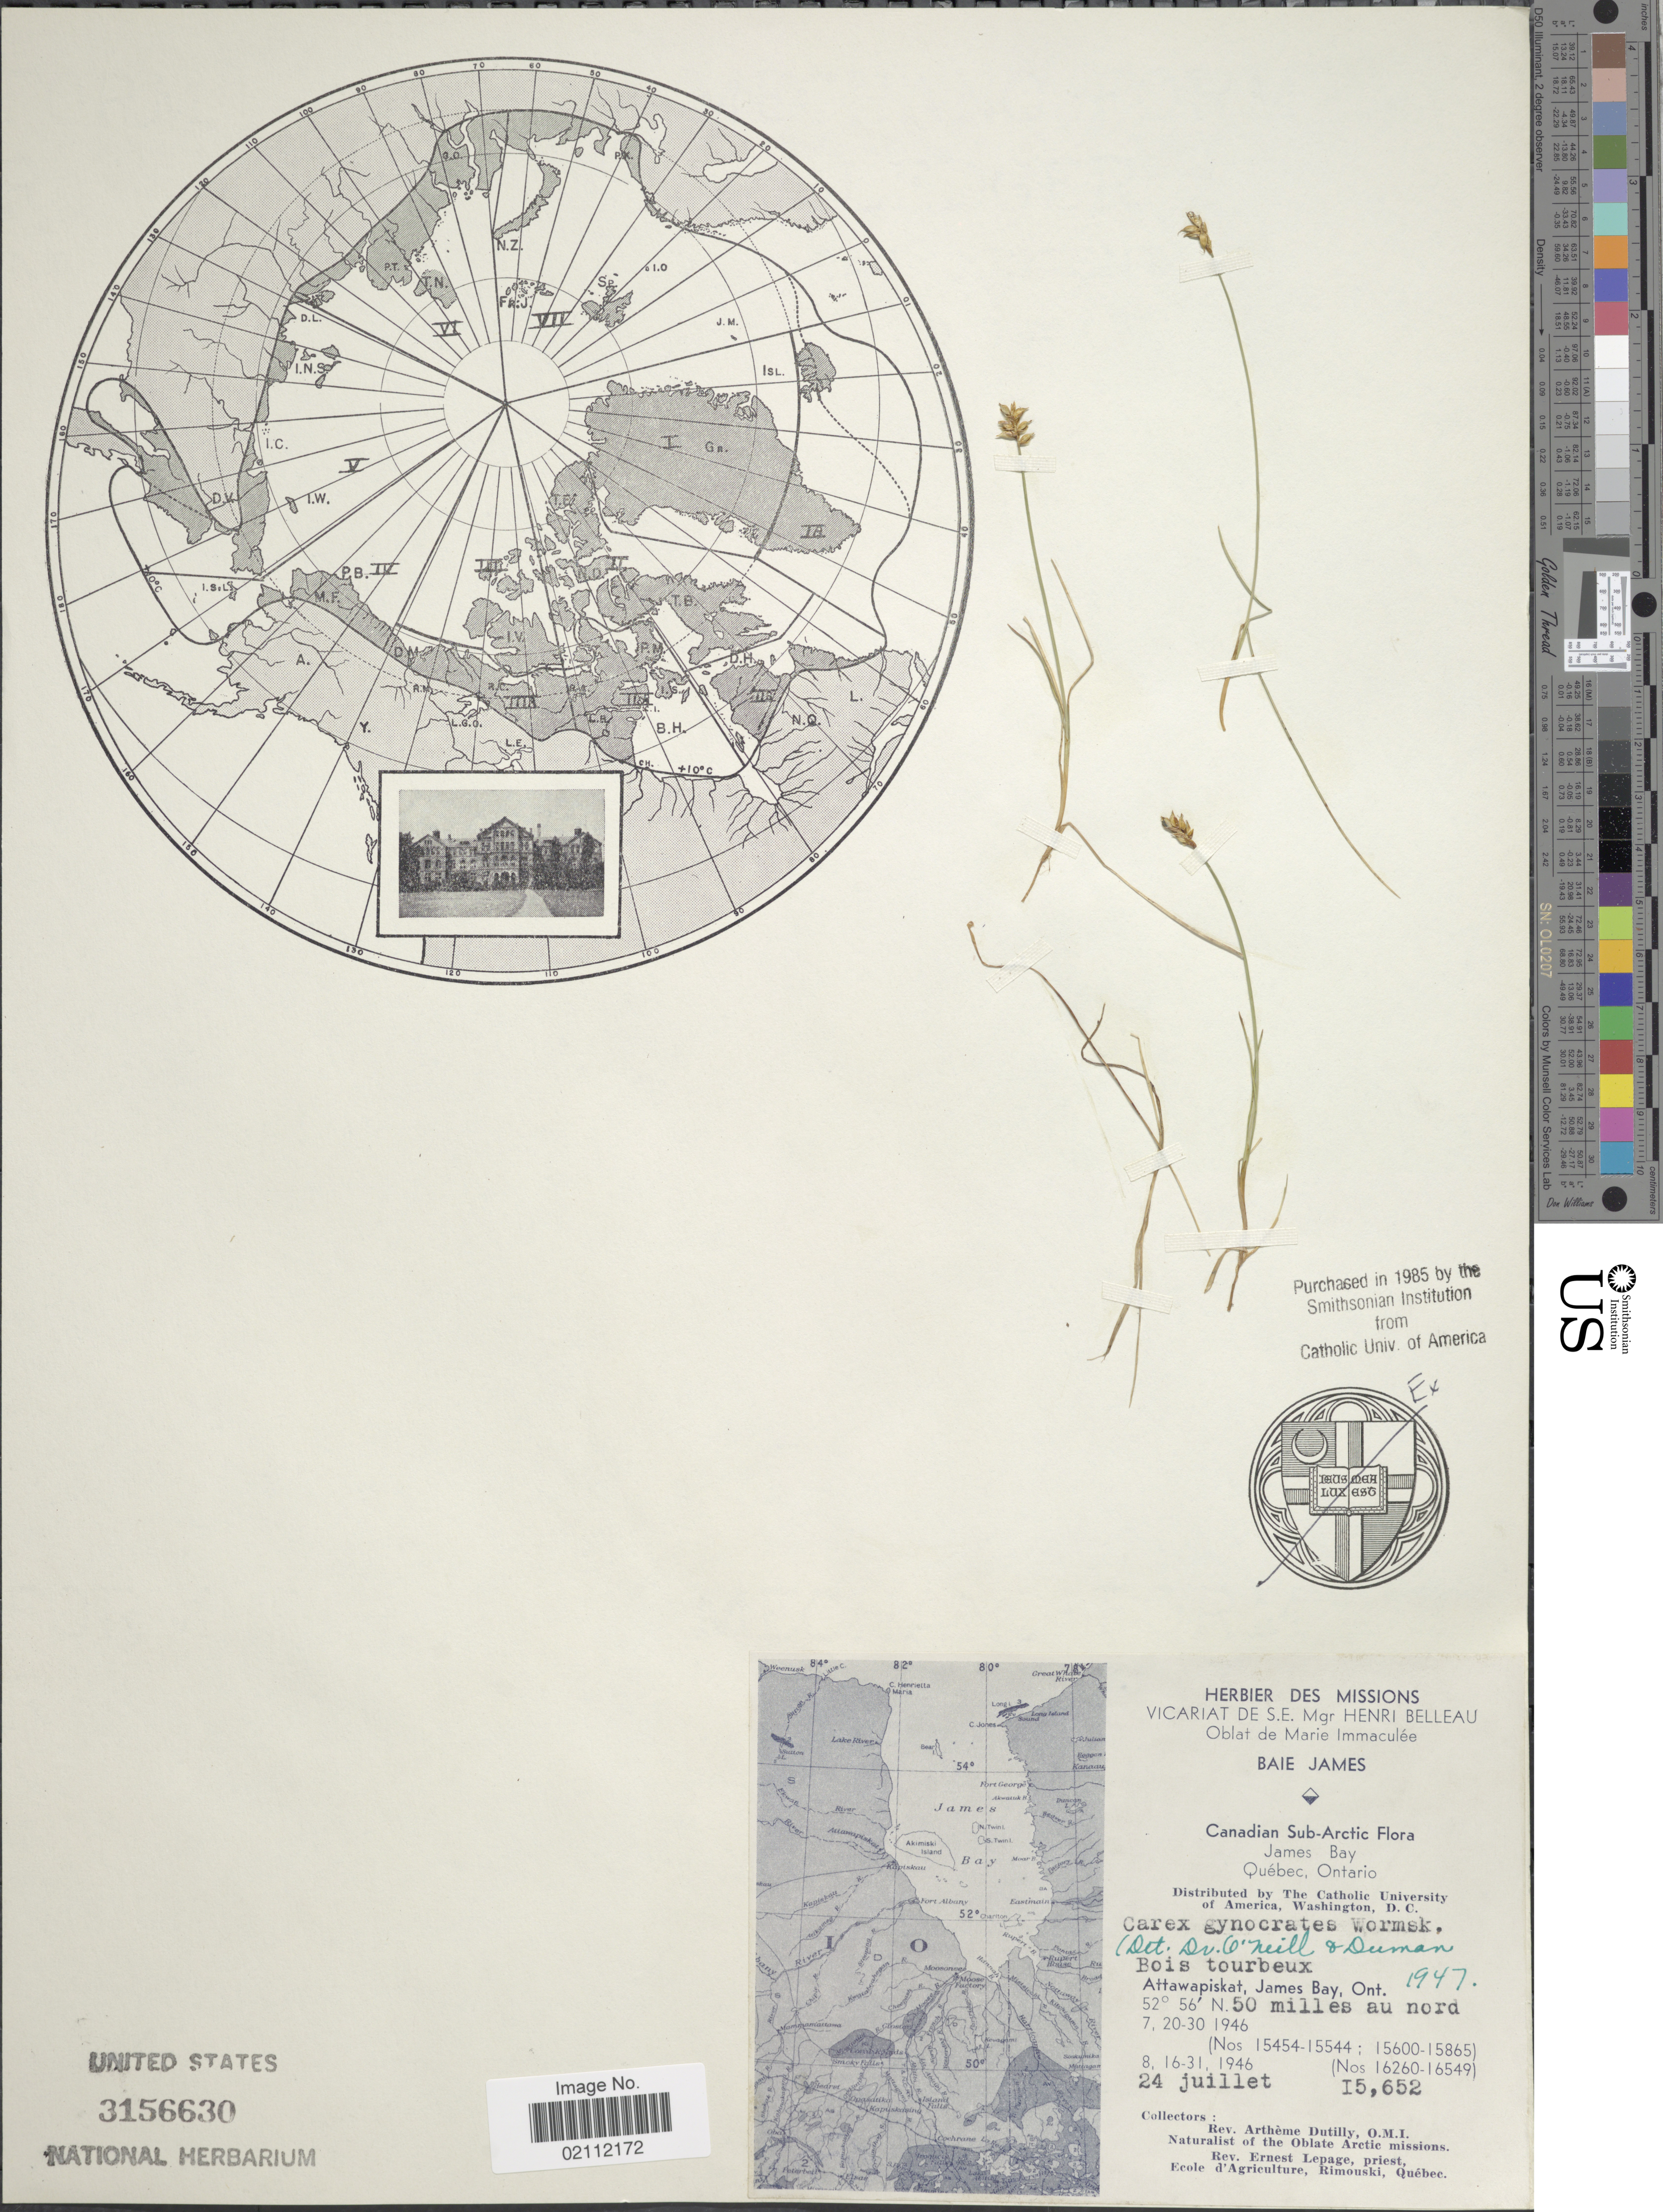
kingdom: Plantae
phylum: Tracheophyta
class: Liliopsida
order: Poales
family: Cyperaceae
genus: Carex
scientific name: Carex nardina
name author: (Hornem.) Fr.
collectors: A. Dutilly & E. Lepage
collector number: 15652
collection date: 1946-07-24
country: Canada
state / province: Ontario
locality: Canadian Sub-Arctic. Attawapiskat, James Bay. 50 miles au nord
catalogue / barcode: US 3156630